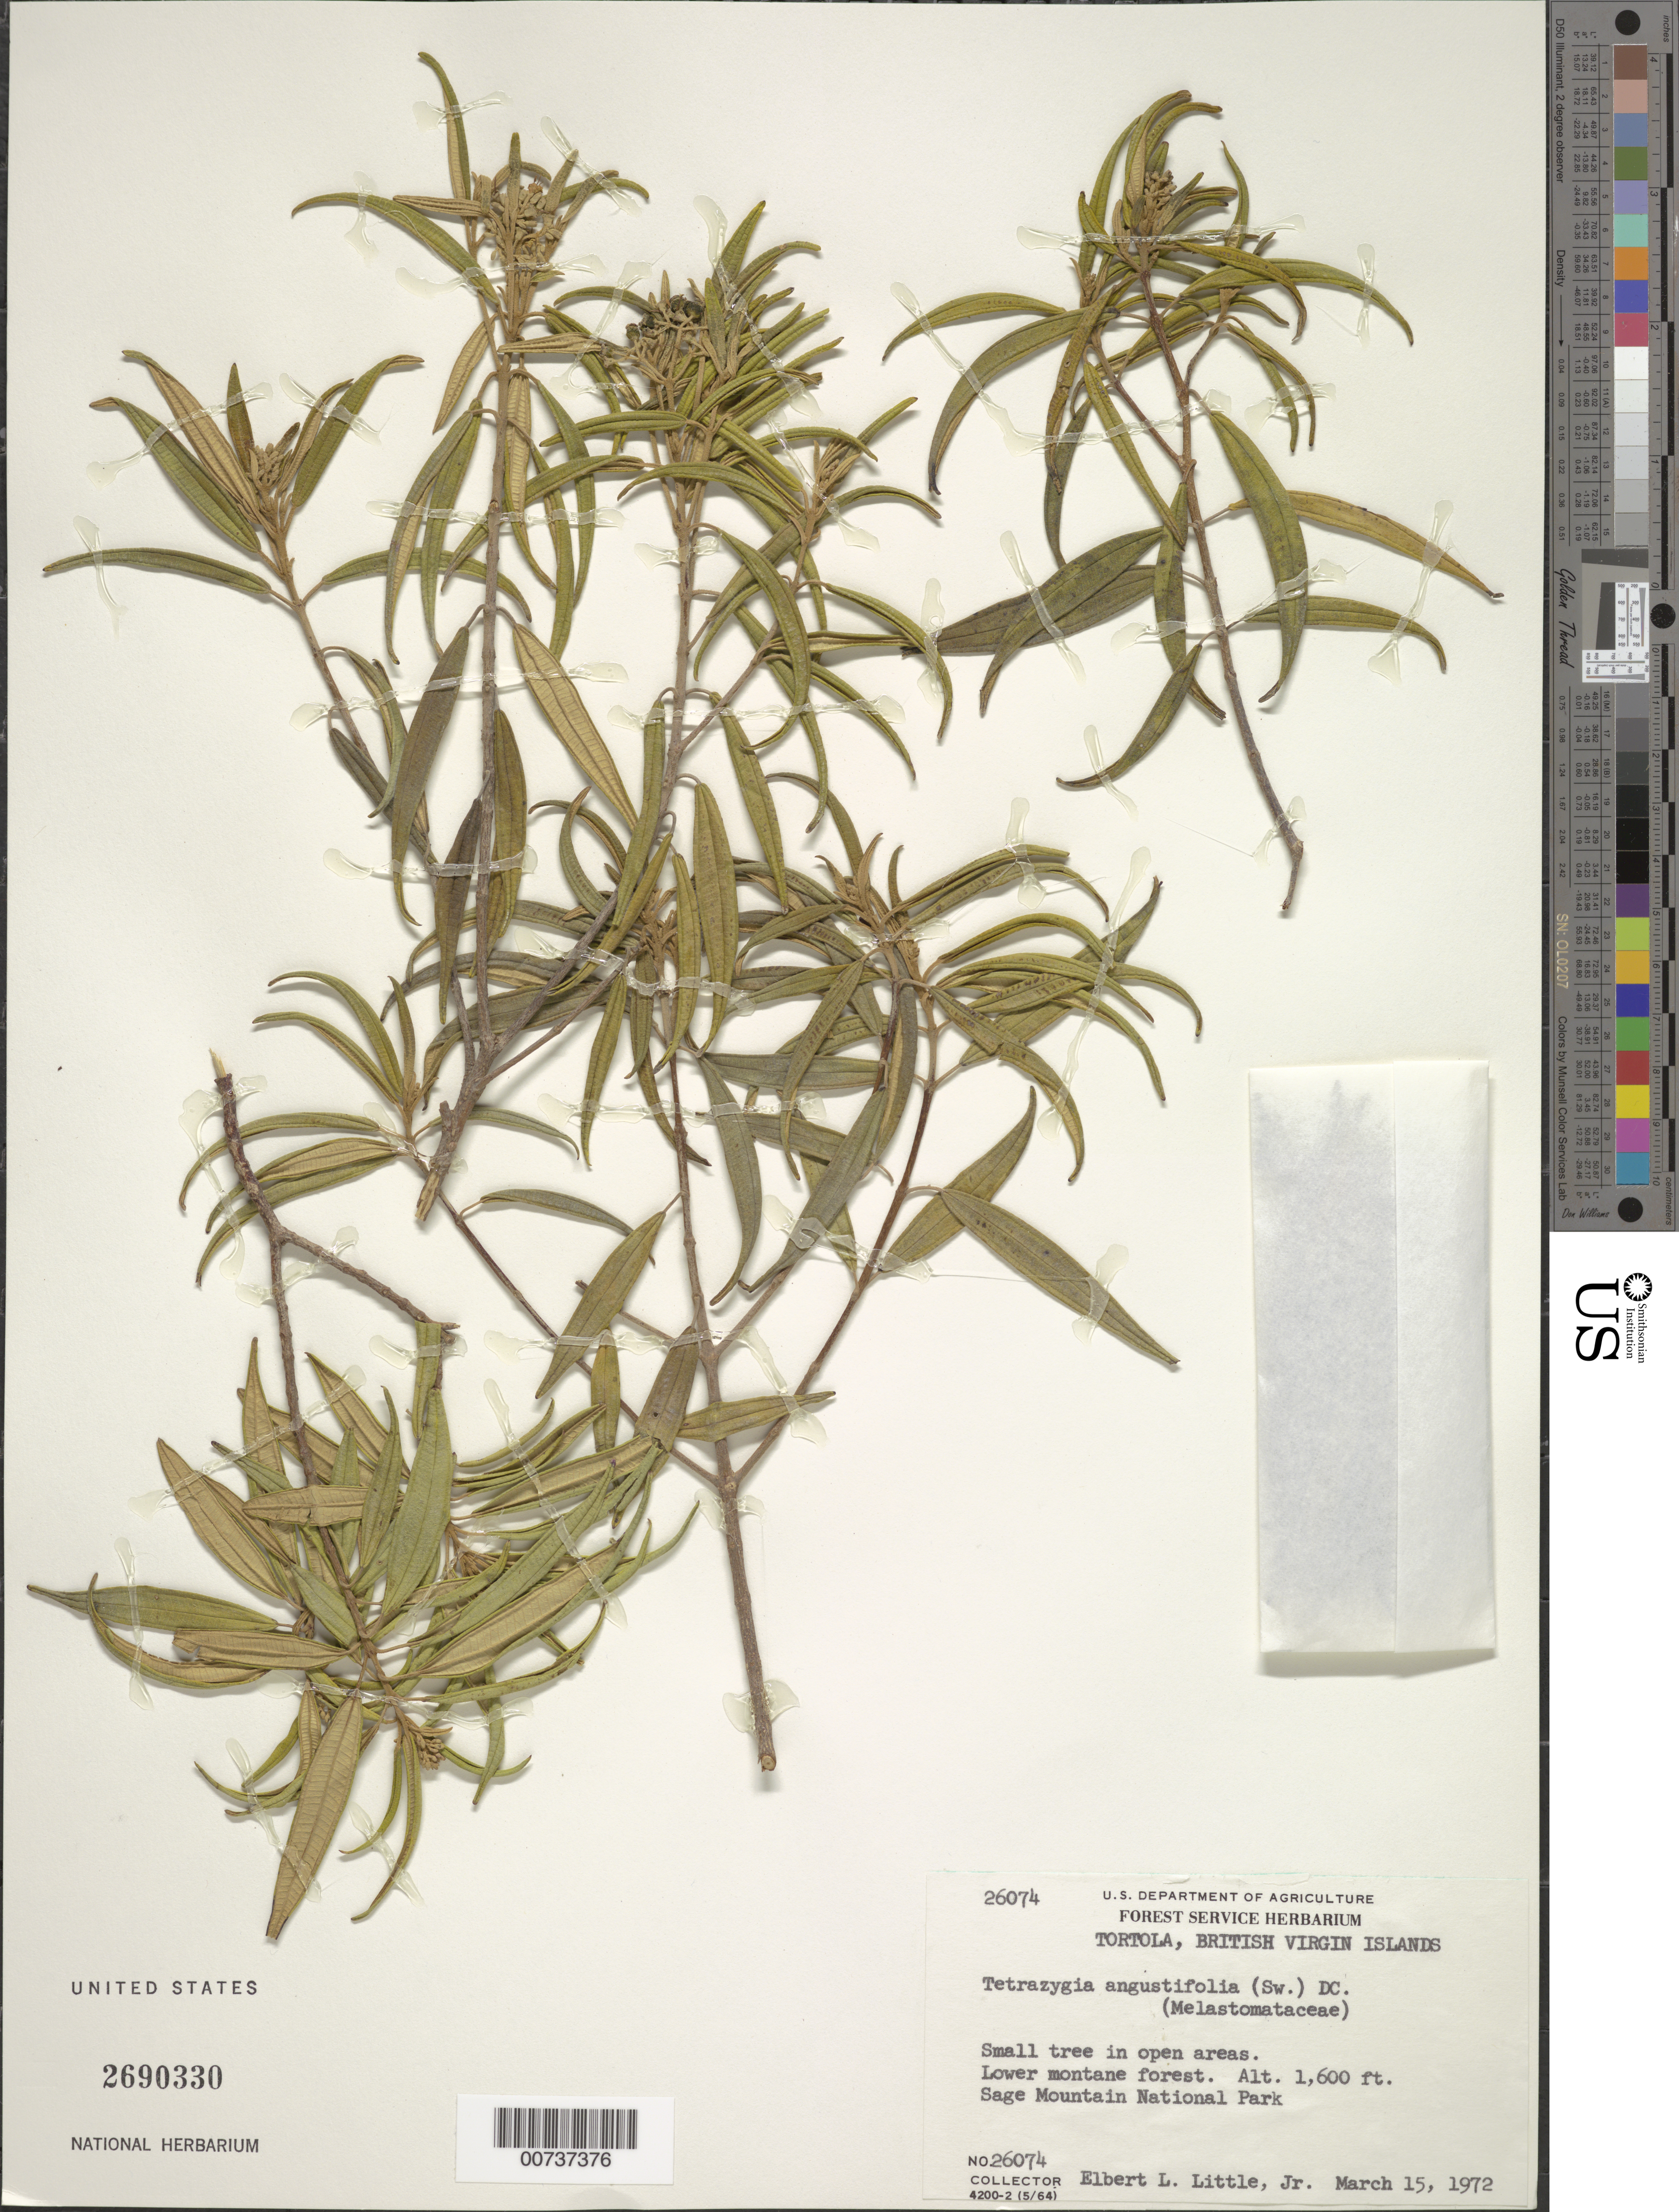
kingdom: Plantae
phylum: Tracheophyta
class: Magnoliopsida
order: Myrtales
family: Melastomataceae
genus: Tetrazygia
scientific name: Tetrazygia angustifolia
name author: (Sw.) DC.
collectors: E. L. Little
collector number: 26074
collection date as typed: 15 Mar 1972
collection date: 1972-03-15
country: British Virgin Islands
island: Tortola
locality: Sage Mountain National Park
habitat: Lower montane forest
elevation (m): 488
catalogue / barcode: US 2690330